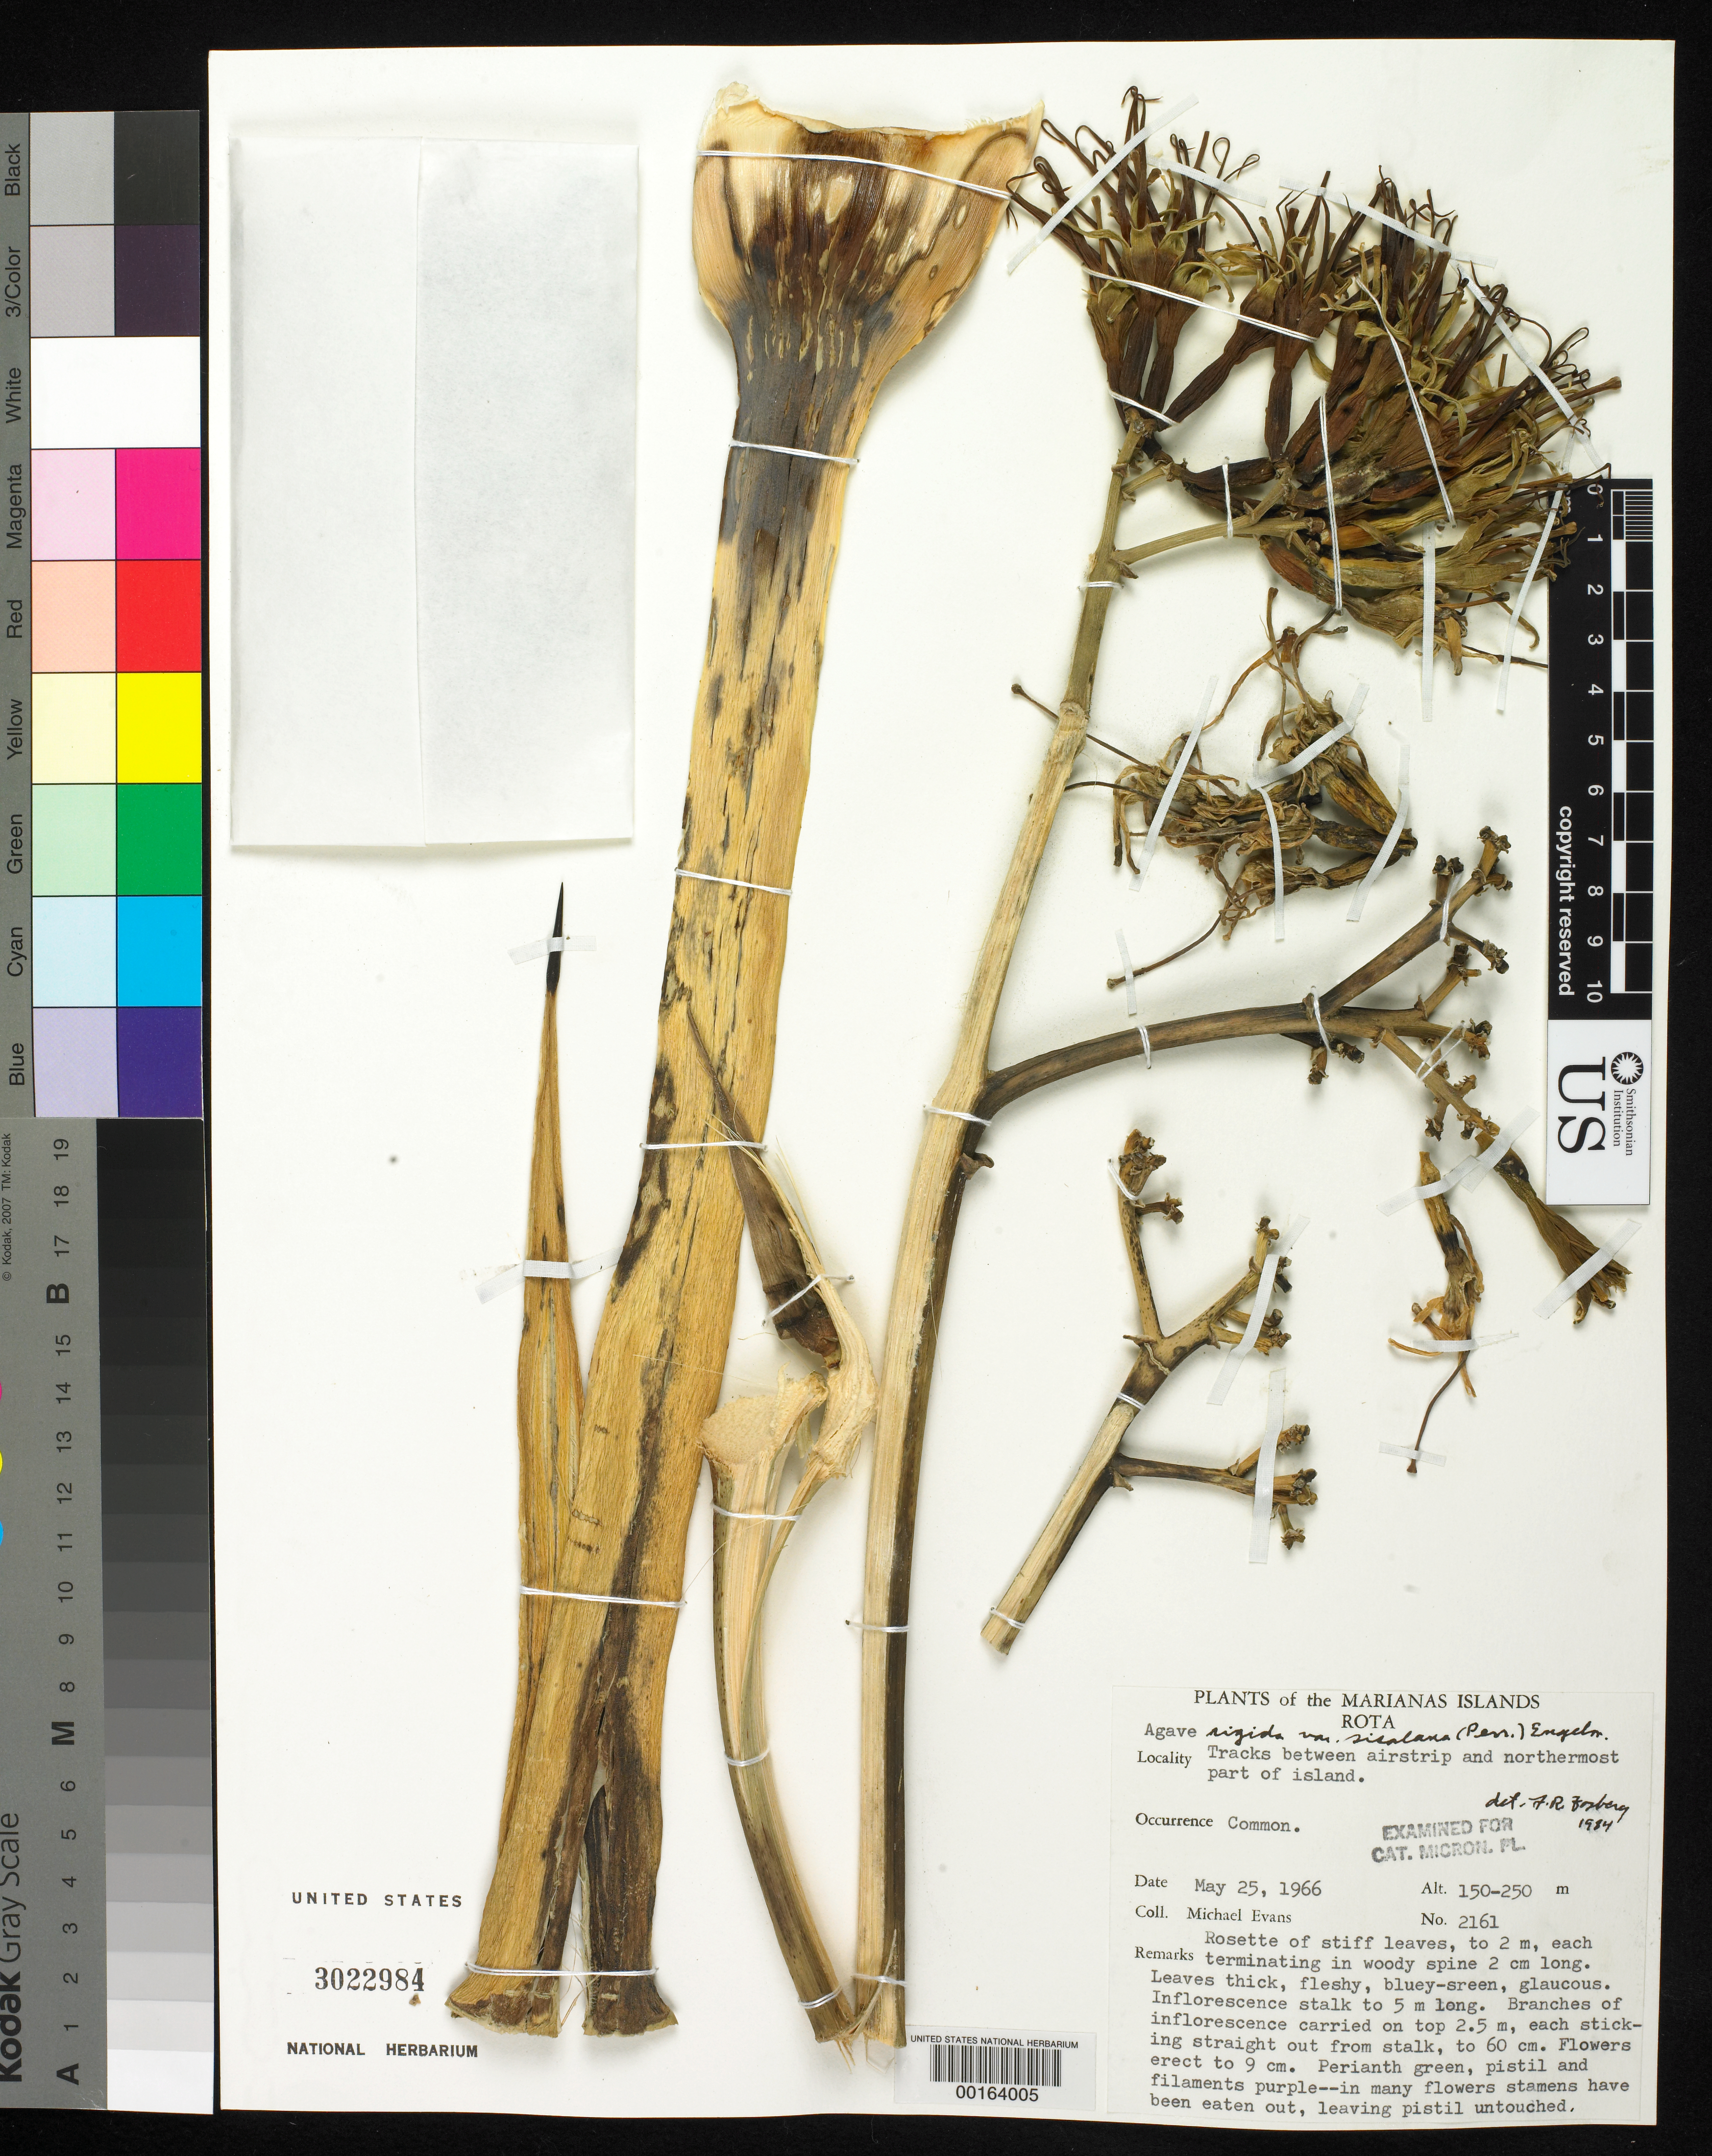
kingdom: Plantae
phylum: Tracheophyta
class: Liliopsida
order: Asparagales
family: Asparagaceae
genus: Agave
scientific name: Agave rigida var. sisalana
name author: (Perrine) Engelm.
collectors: M. Evans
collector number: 2161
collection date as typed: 25 May 1966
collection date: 1966-05-25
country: Northern Mariana Islands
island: Rota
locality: Tracks between airstrip and northern most part of island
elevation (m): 150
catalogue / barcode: US 3022984